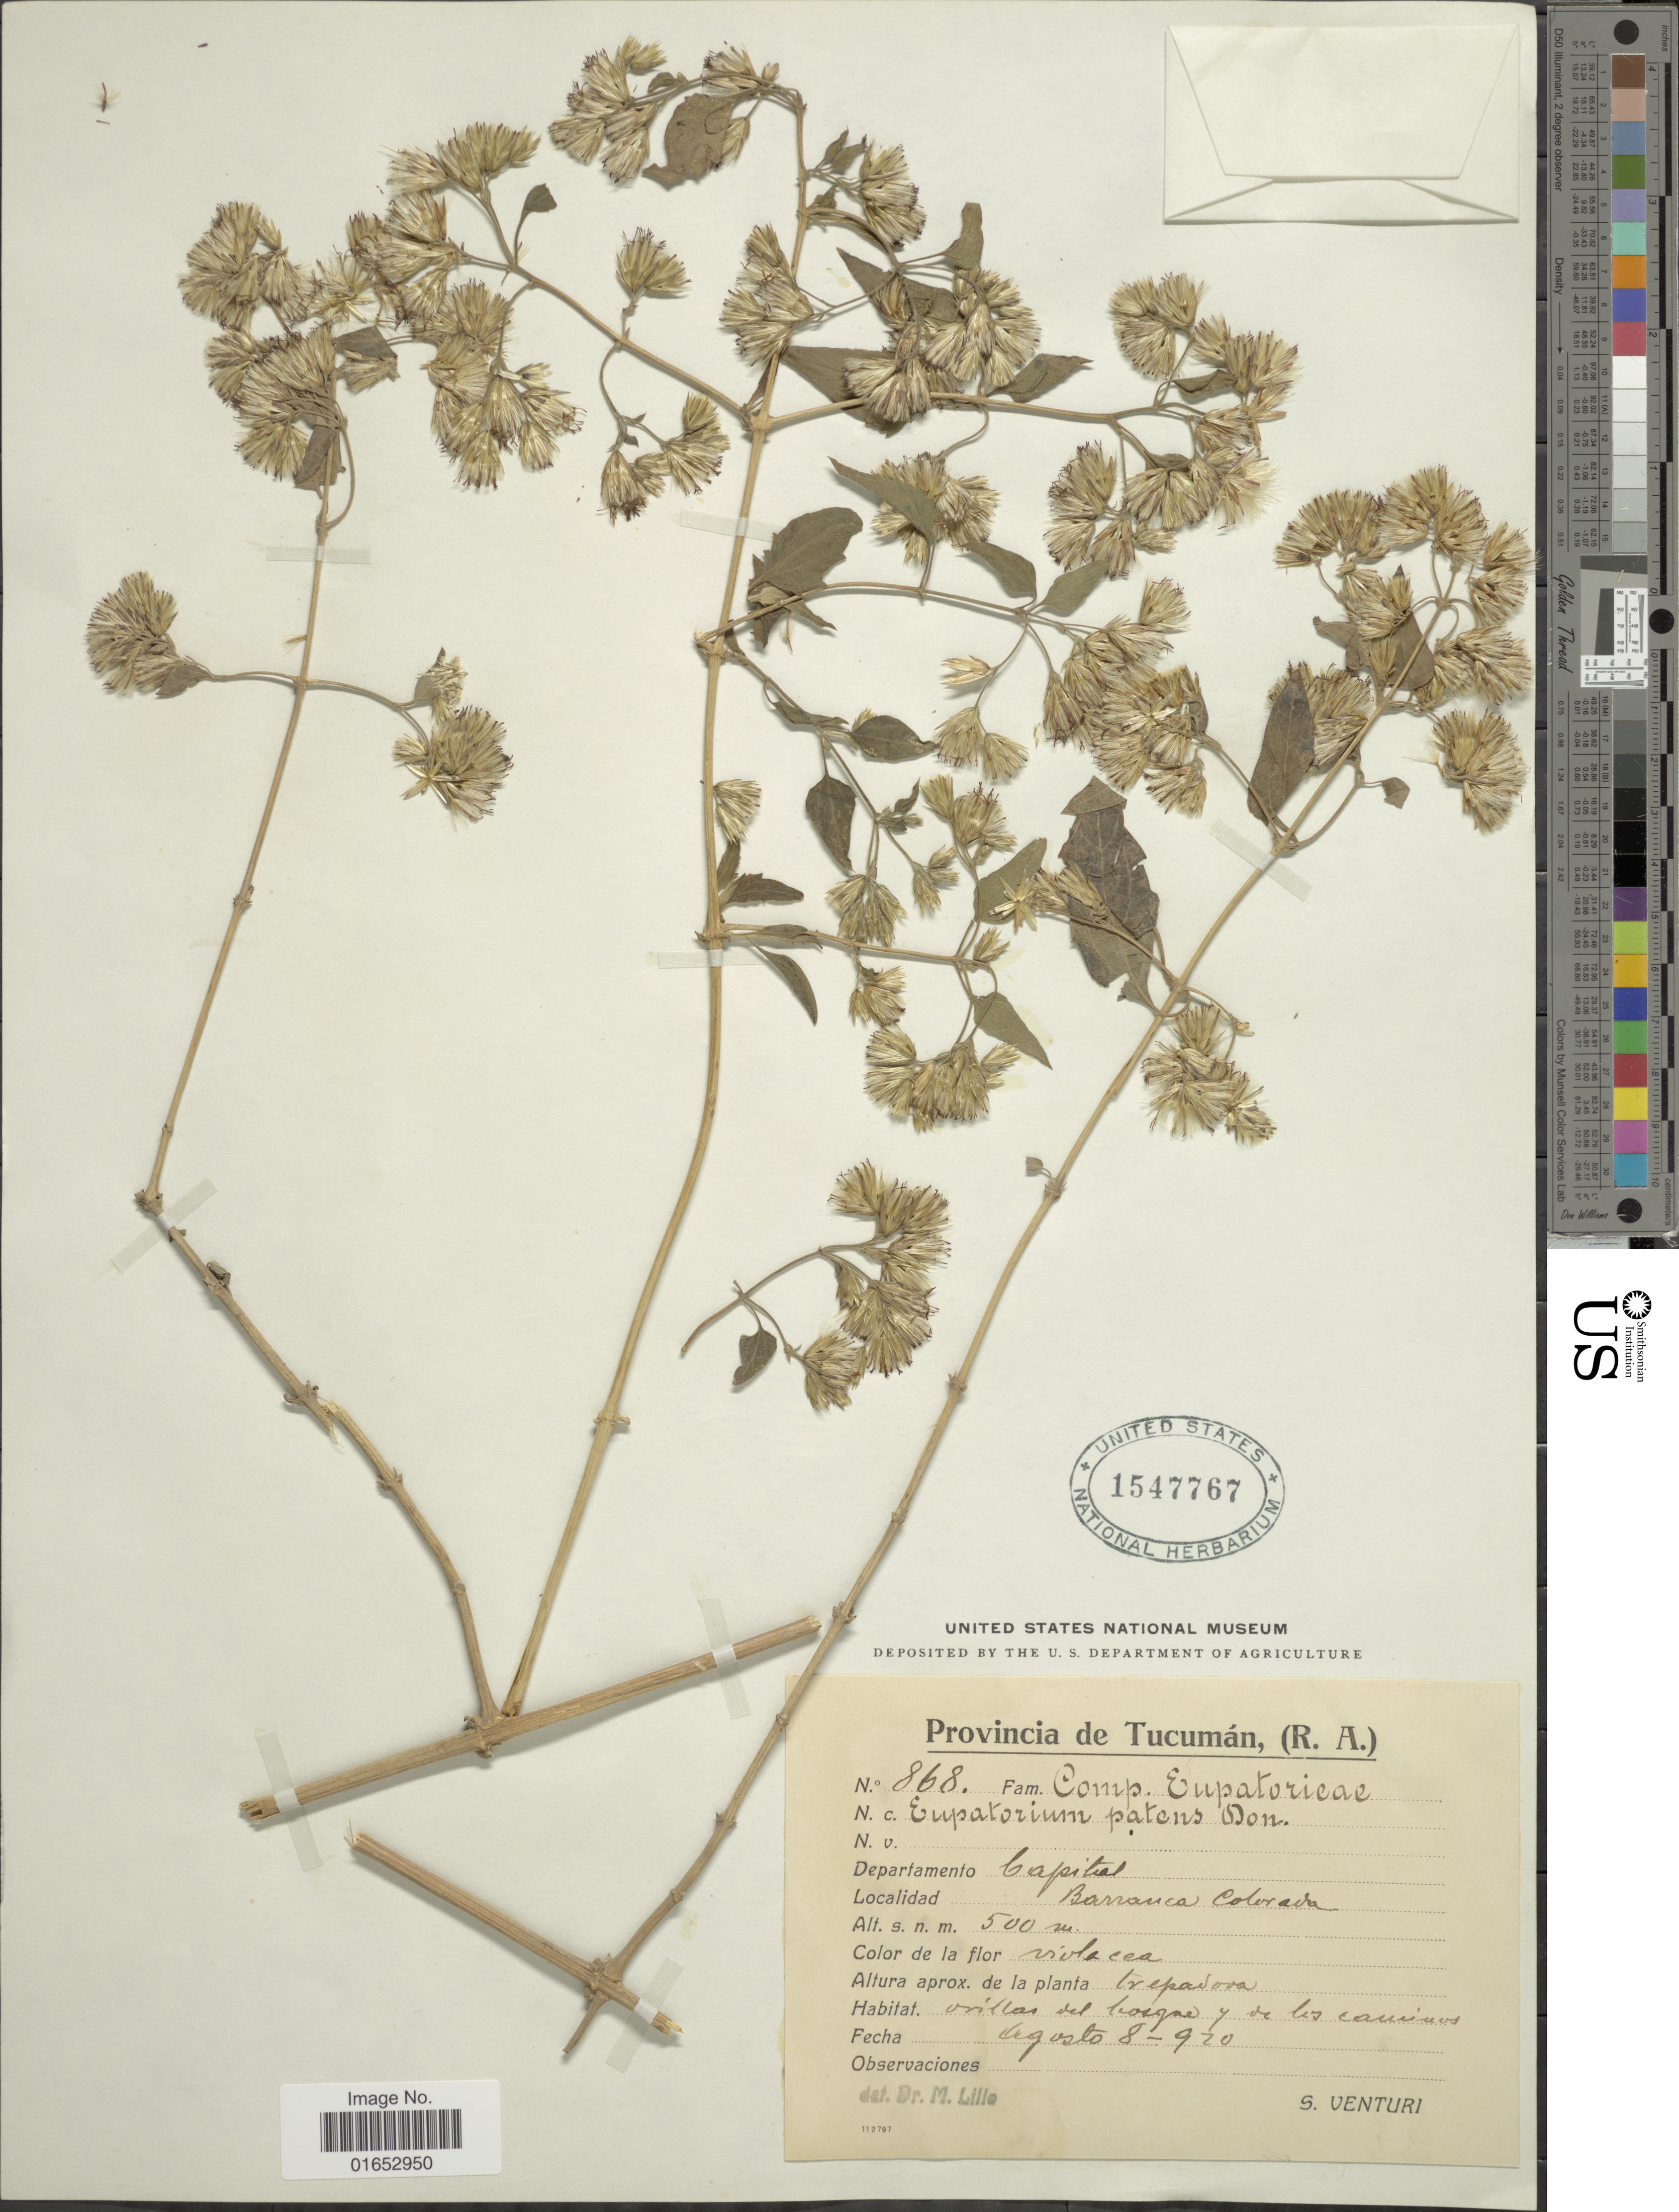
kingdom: Plantae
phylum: Tracheophyta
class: Magnoliopsida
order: Asterales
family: Asteraceae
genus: Austrobrickellia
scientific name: Austrobrickellia patens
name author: (D. Don ex Hook. & Arn.) R.M. King & H. Rob.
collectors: S. Venturi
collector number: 868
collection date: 1920-08-08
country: Argentina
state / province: Tucuman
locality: (R.A.), Departamento Capital, Barranca Colorado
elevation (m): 500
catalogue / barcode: US 1547767